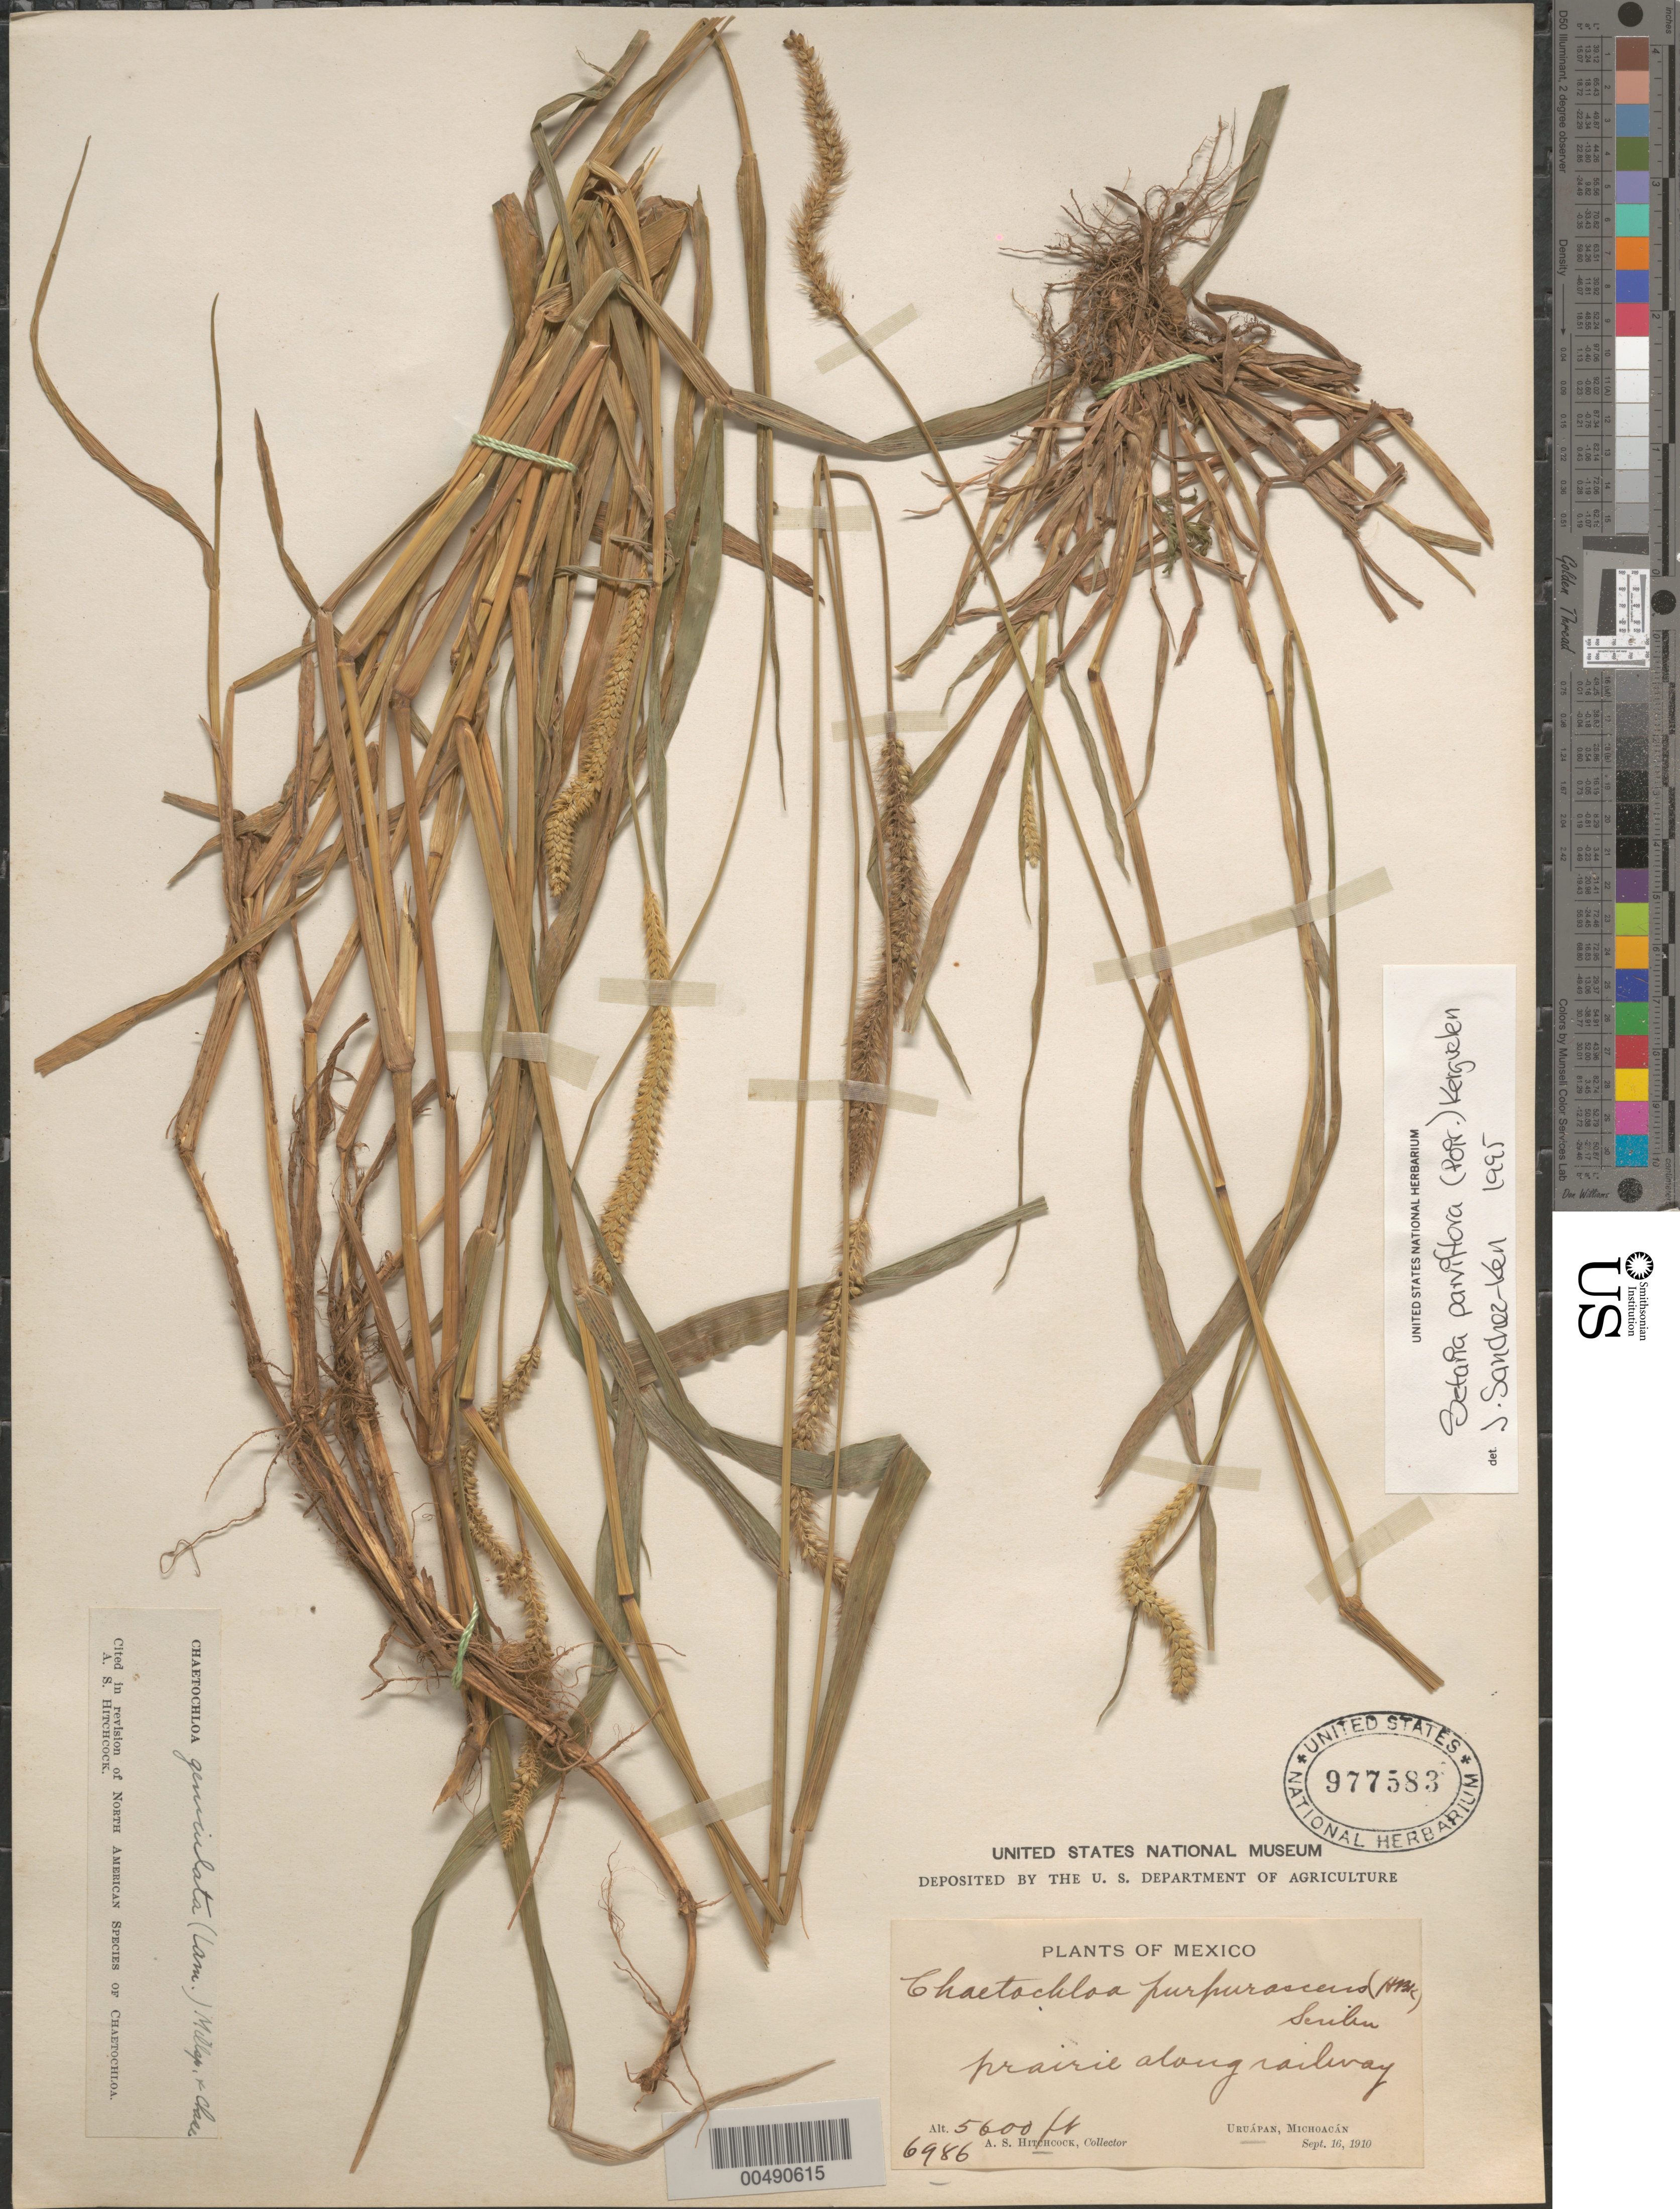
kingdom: Plantae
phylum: Tracheophyta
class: Liliopsida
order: Poales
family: Poaceae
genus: Setaria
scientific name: Setaria parviflora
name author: (Poir.) Kerguélen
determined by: Sánchez-Ken, J. G.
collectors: A. S. Hitchcock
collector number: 6986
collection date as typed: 16 Sep 1910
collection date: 1910-09-16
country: Mexico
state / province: Michoacán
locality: Uruápan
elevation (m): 1707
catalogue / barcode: US 977583